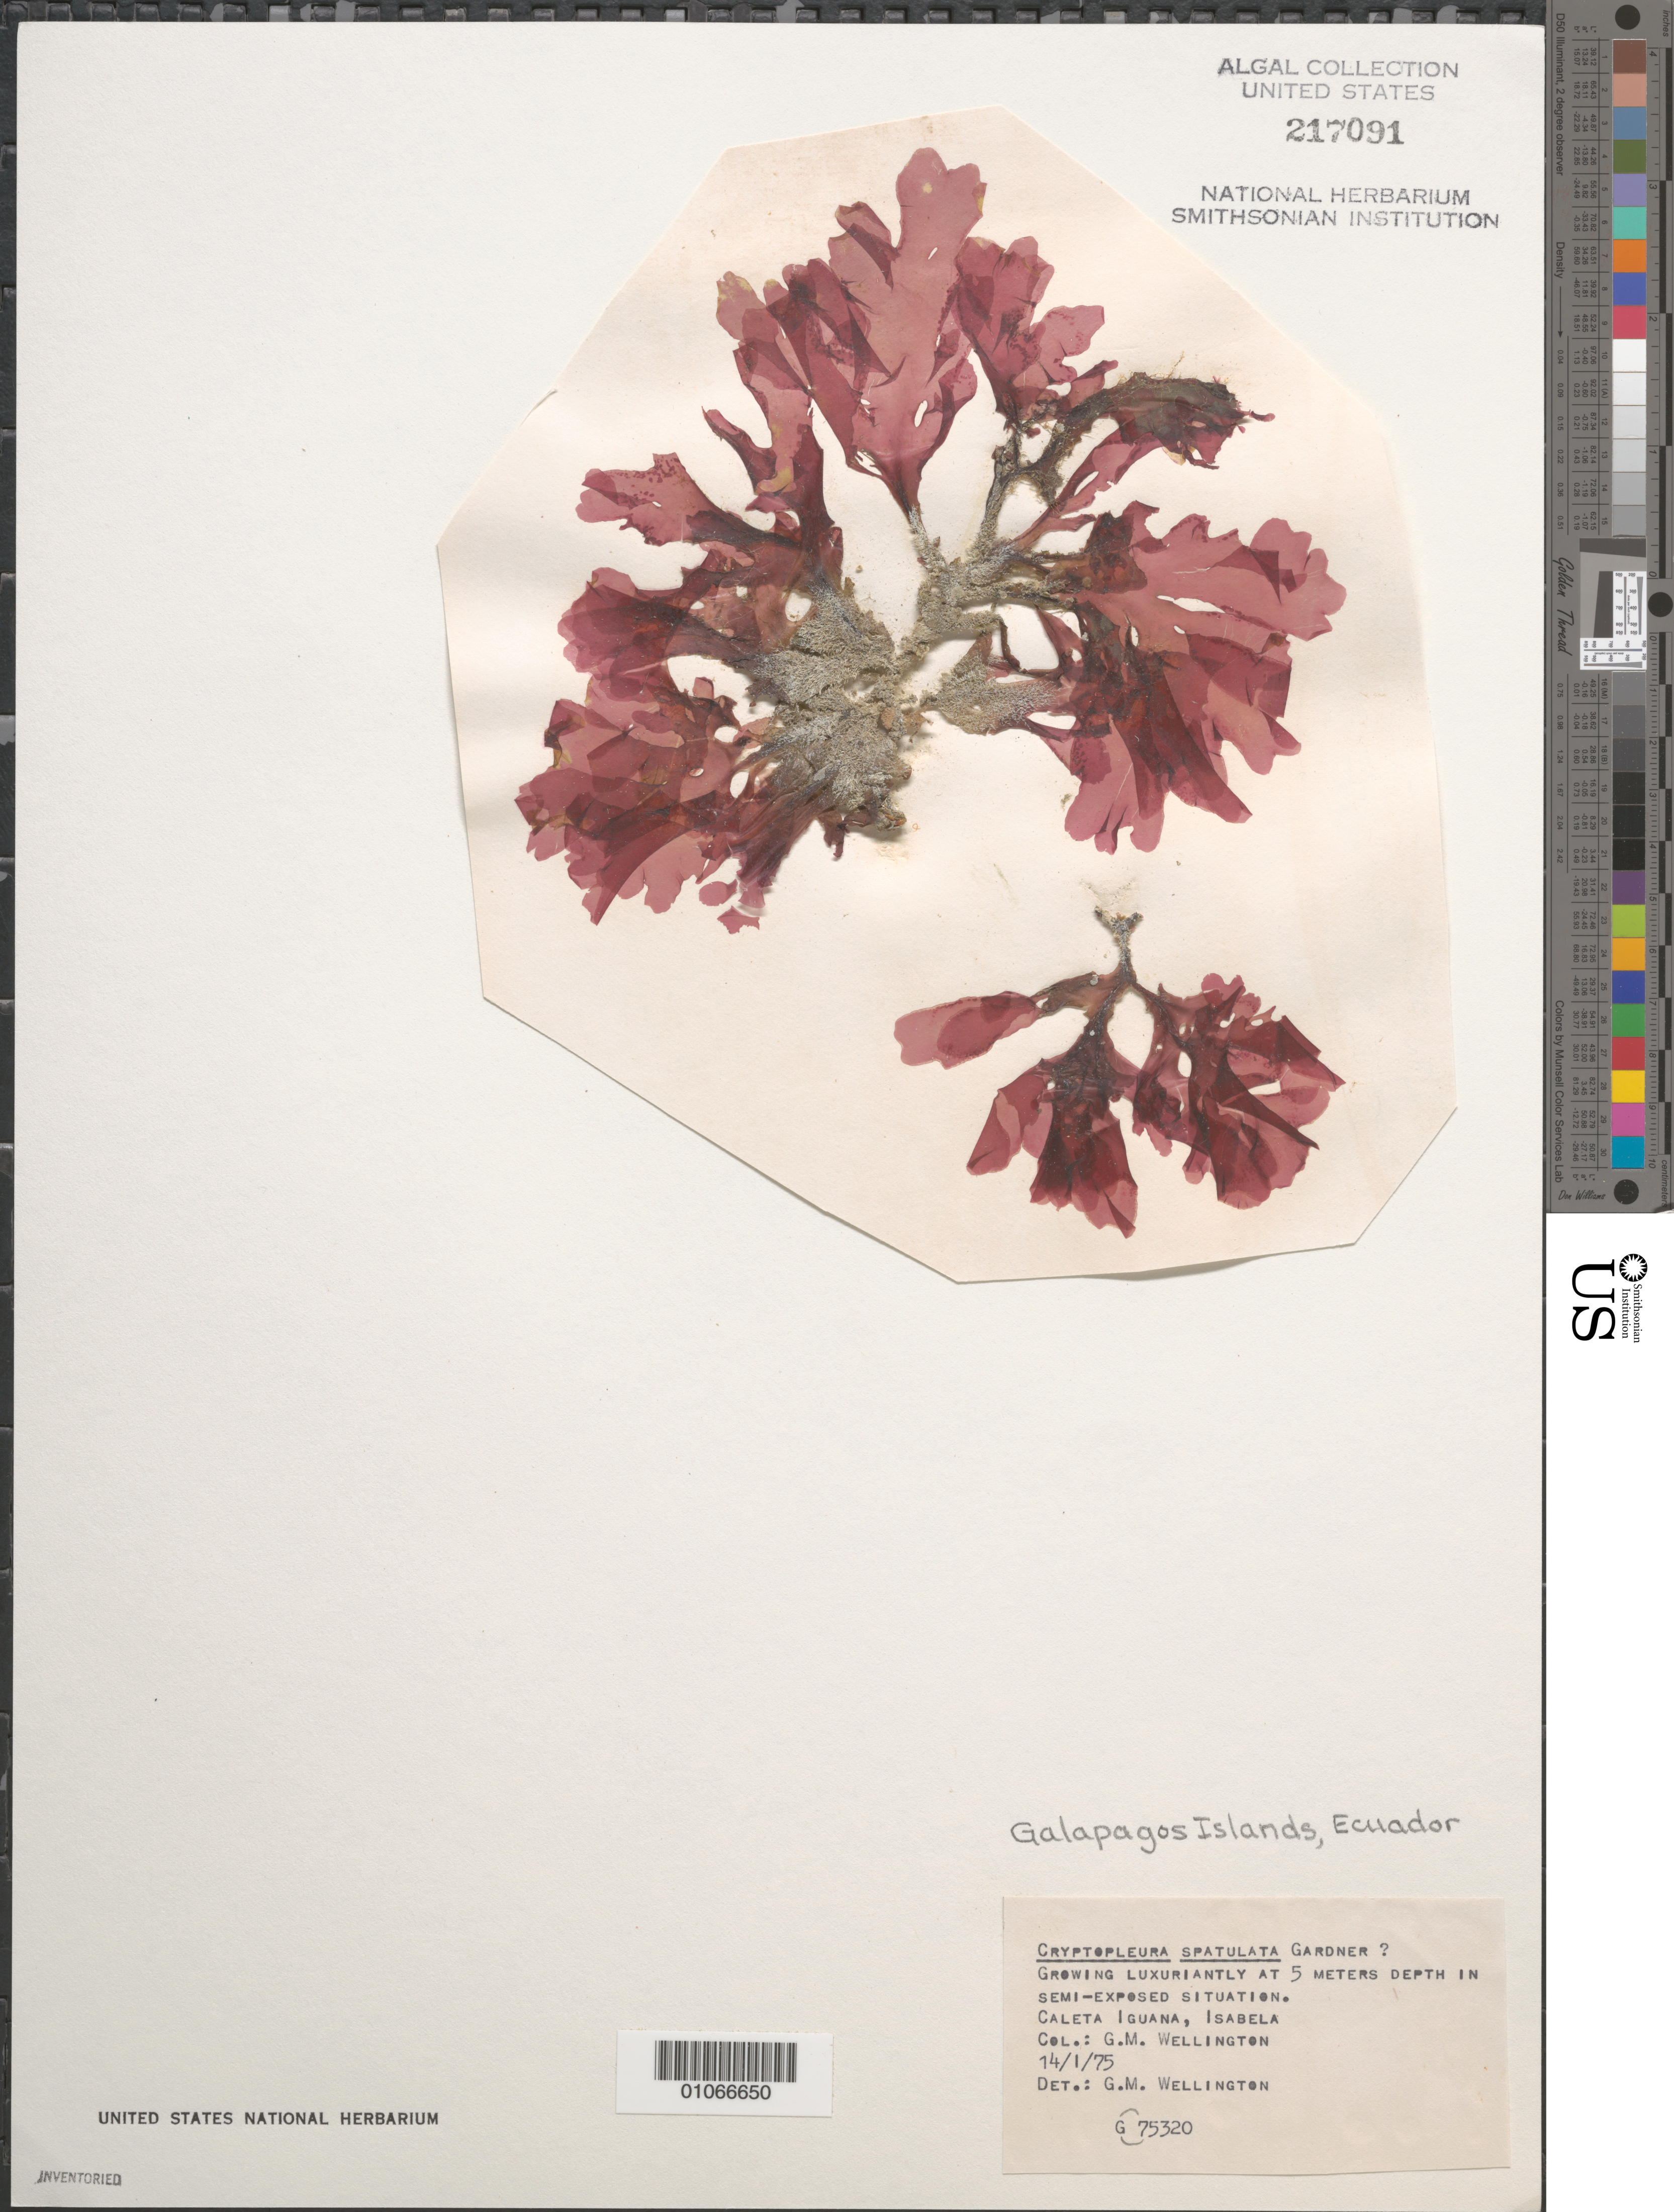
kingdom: Plantae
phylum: Rhodophyta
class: Florideophyceae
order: Ceramiales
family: Delesseriaceae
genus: Cryptopleura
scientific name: Cryptopleura spatulata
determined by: Wellington, G. M.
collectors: G. Wellington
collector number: G75320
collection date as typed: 14 Jan 1975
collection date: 1975-01-14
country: Ecuador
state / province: Colón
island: Isabela [Albemarle]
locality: Caleta Iguana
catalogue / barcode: US 217091